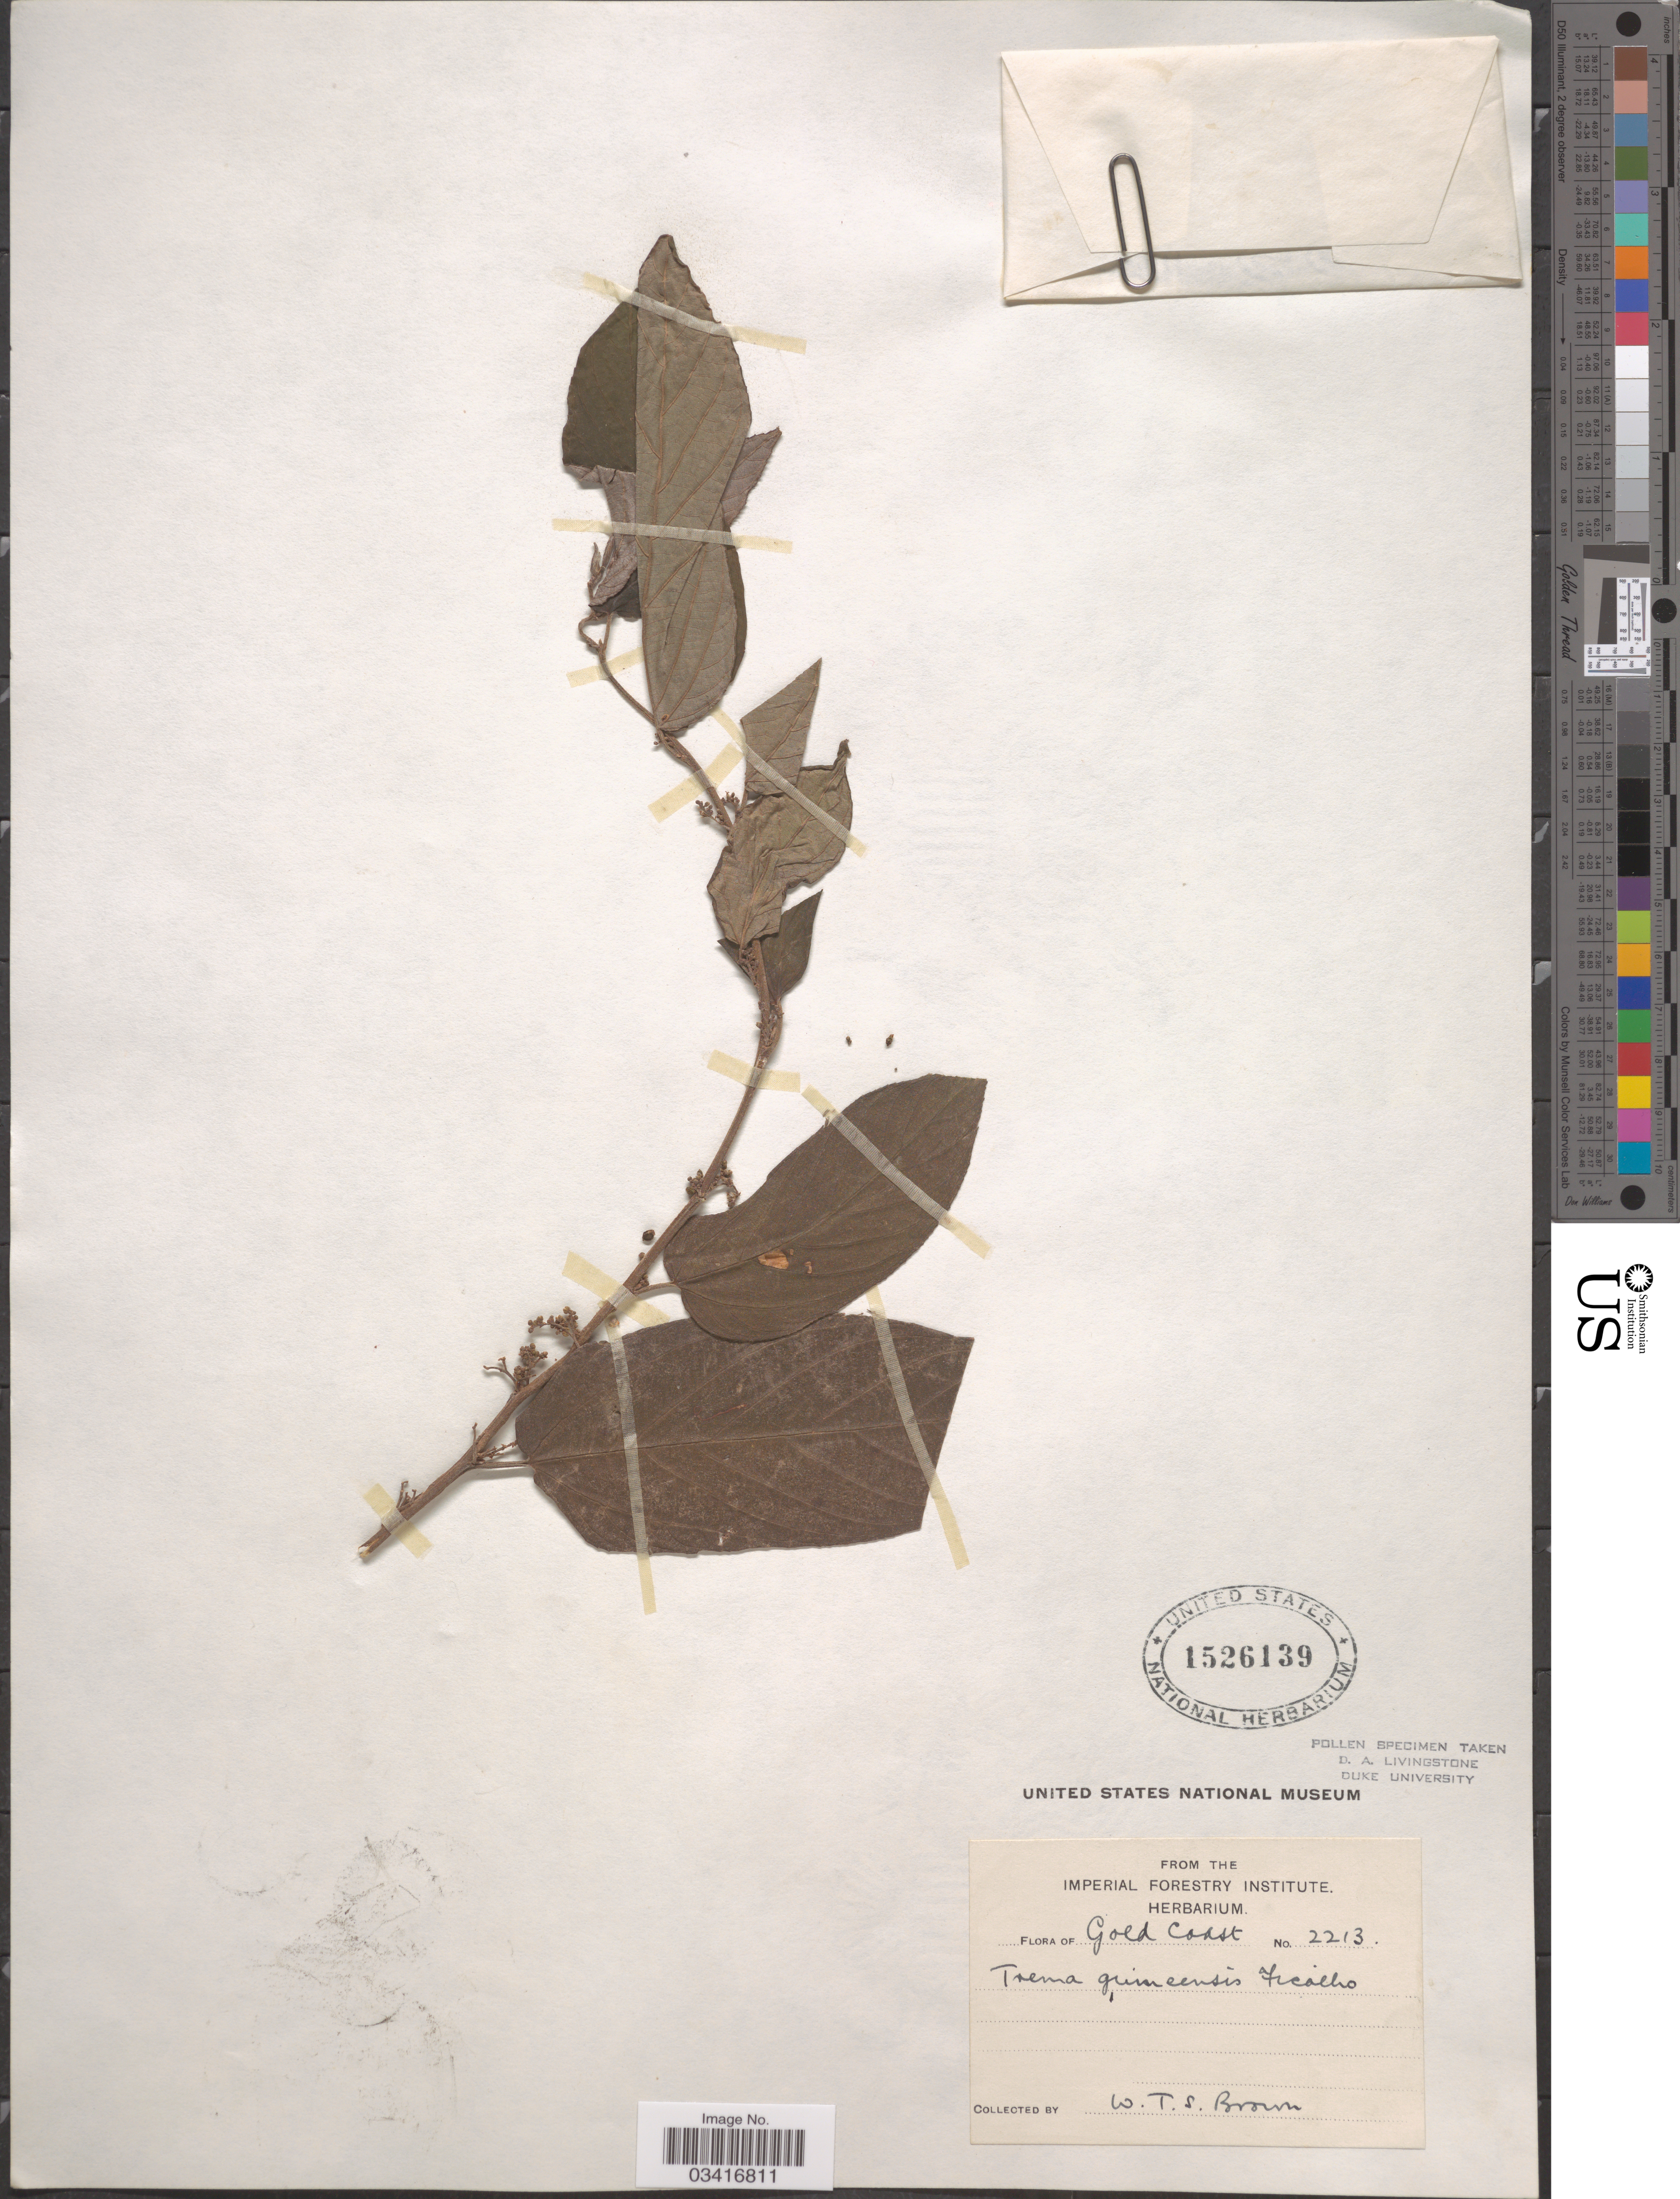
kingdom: Plantae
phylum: Tracheophyta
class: Magnoliopsida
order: Rosales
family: Cannabaceae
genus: Trema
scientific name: Trema guineense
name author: (Schumach. & Thonn.) Ficalho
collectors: W. T. S. Brown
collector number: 2213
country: Ghana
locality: Gold Coast.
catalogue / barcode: US 1526139